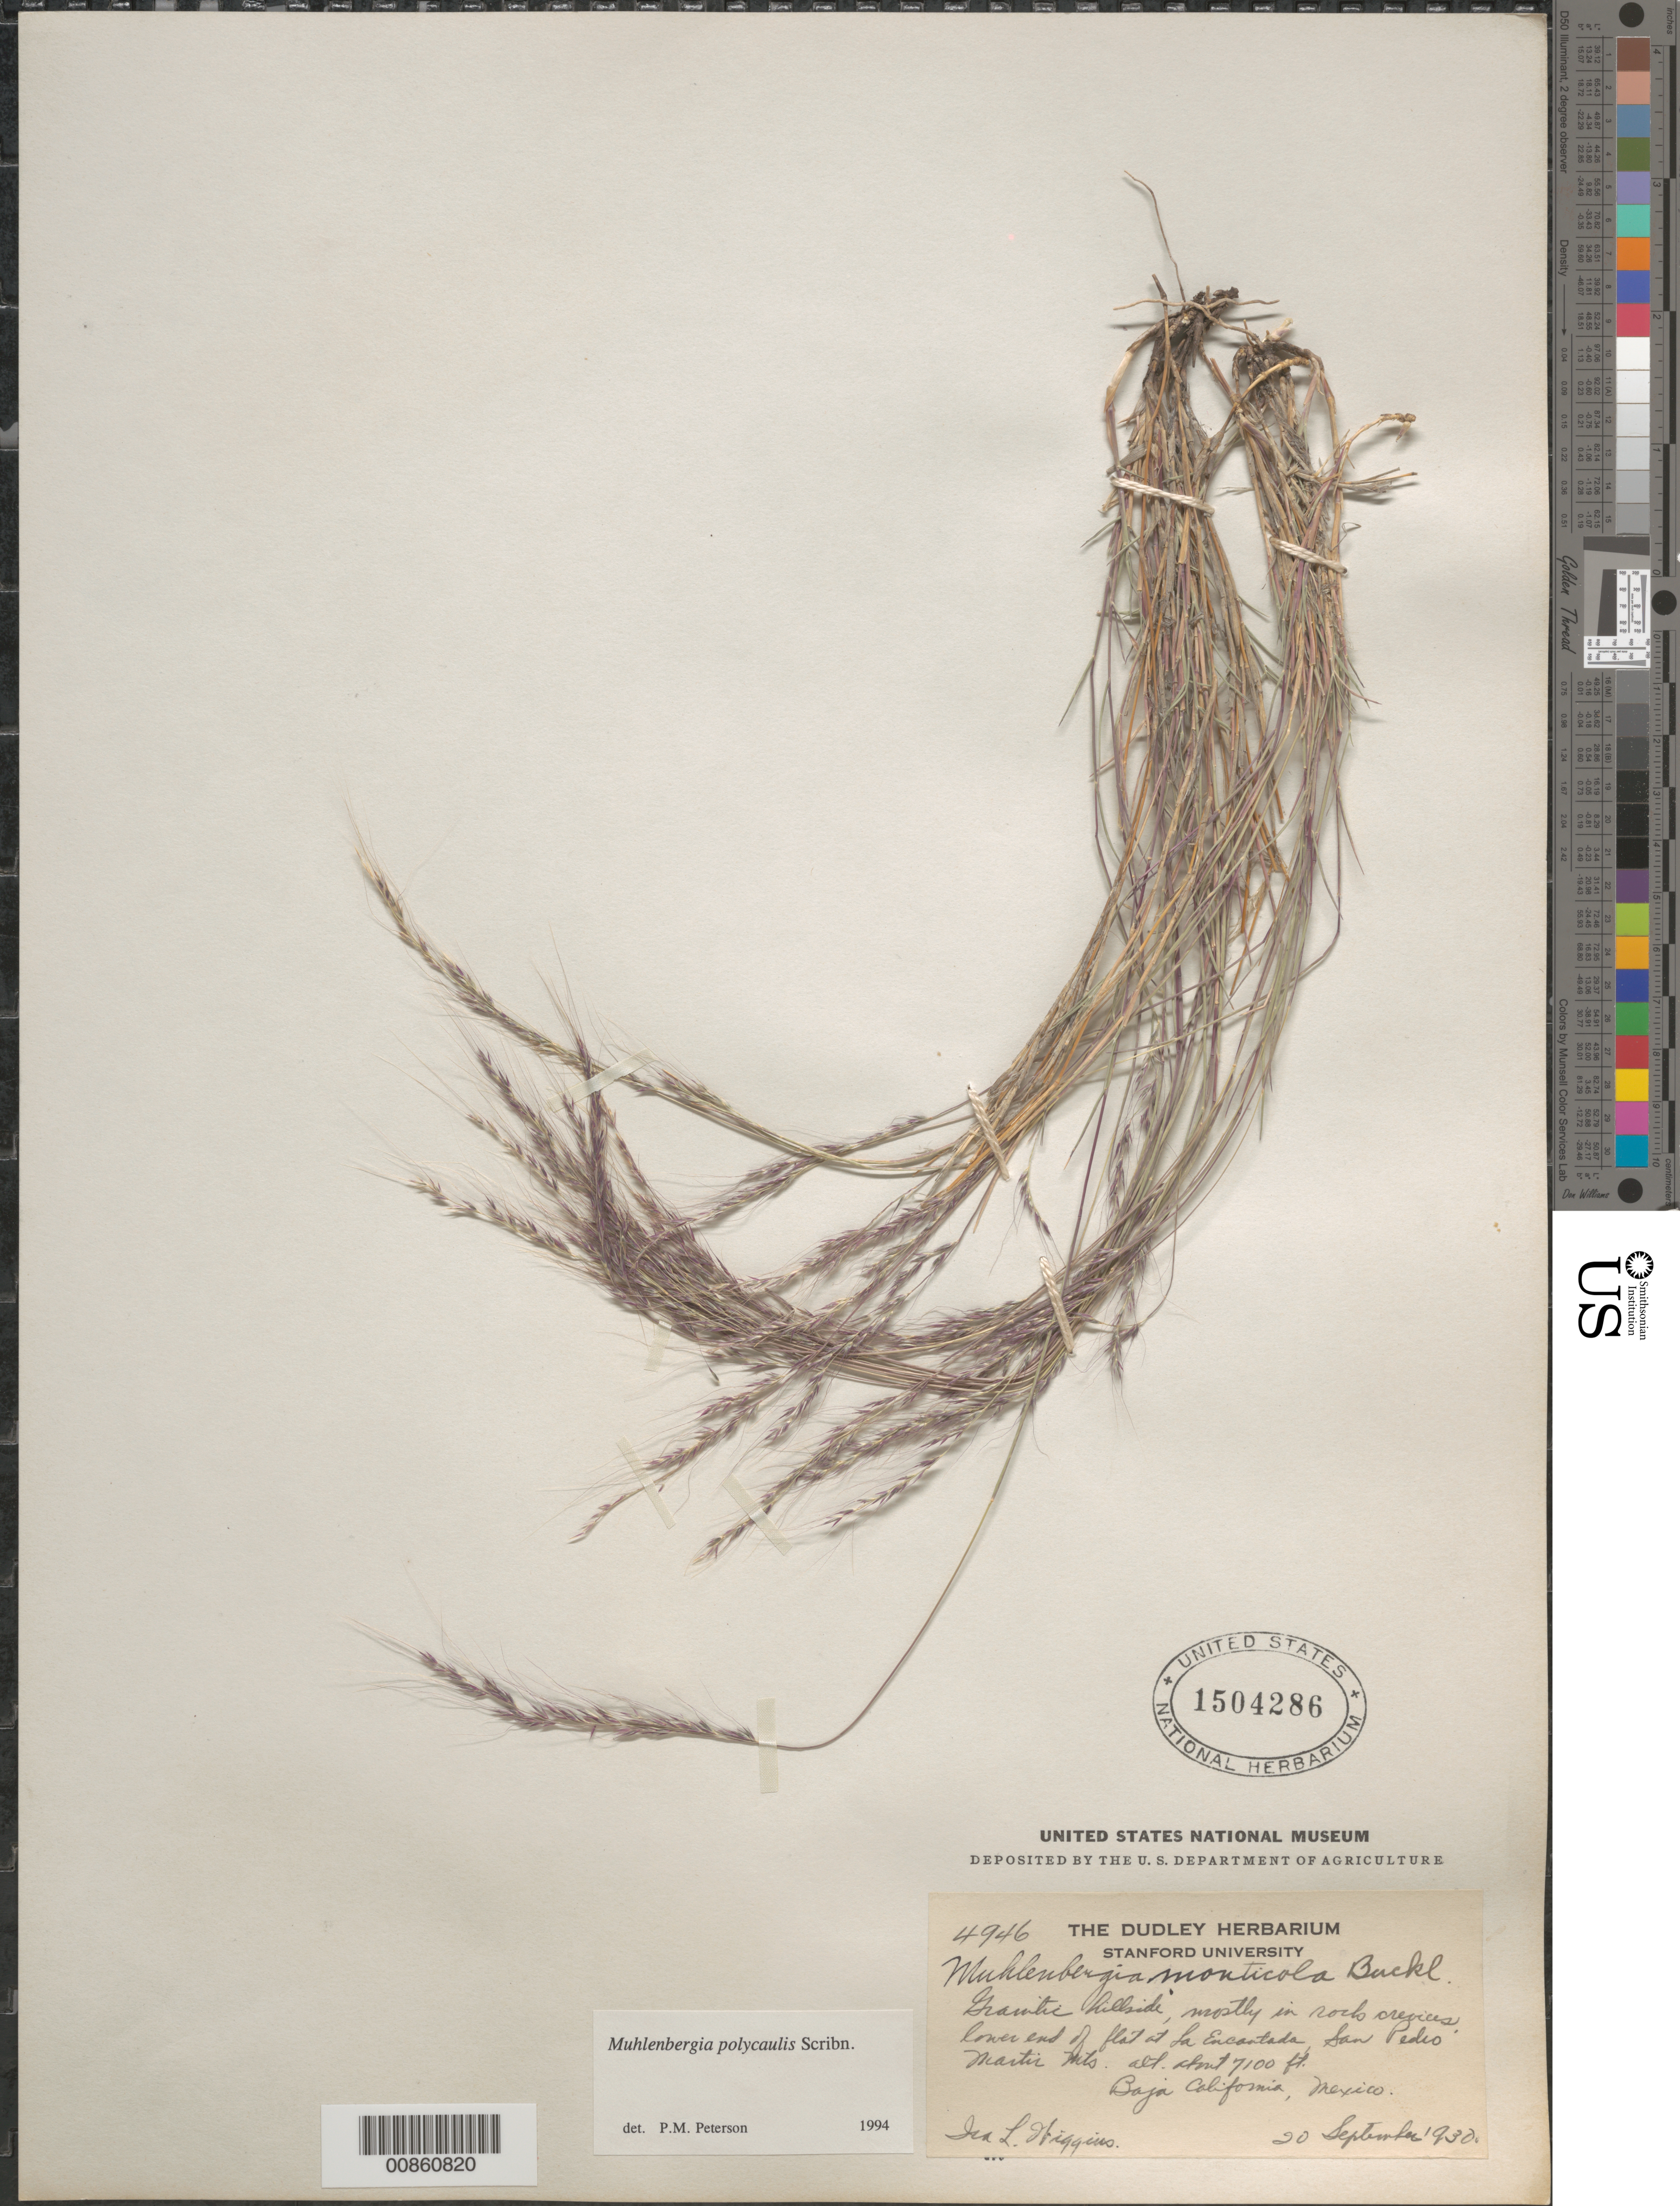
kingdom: Plantae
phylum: Tracheophyta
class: Liliopsida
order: Poales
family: Poaceae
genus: Muhlenbergia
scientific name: Muhlenbergia polycaulis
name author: Scribn.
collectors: I. L. Wiggins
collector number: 4946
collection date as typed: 20 Sep 1930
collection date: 1930-09-20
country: Mexico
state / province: Baja California Norte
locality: La Encantada, San Pedro Martir Mts., B.C.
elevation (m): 2164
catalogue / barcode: US 1504286